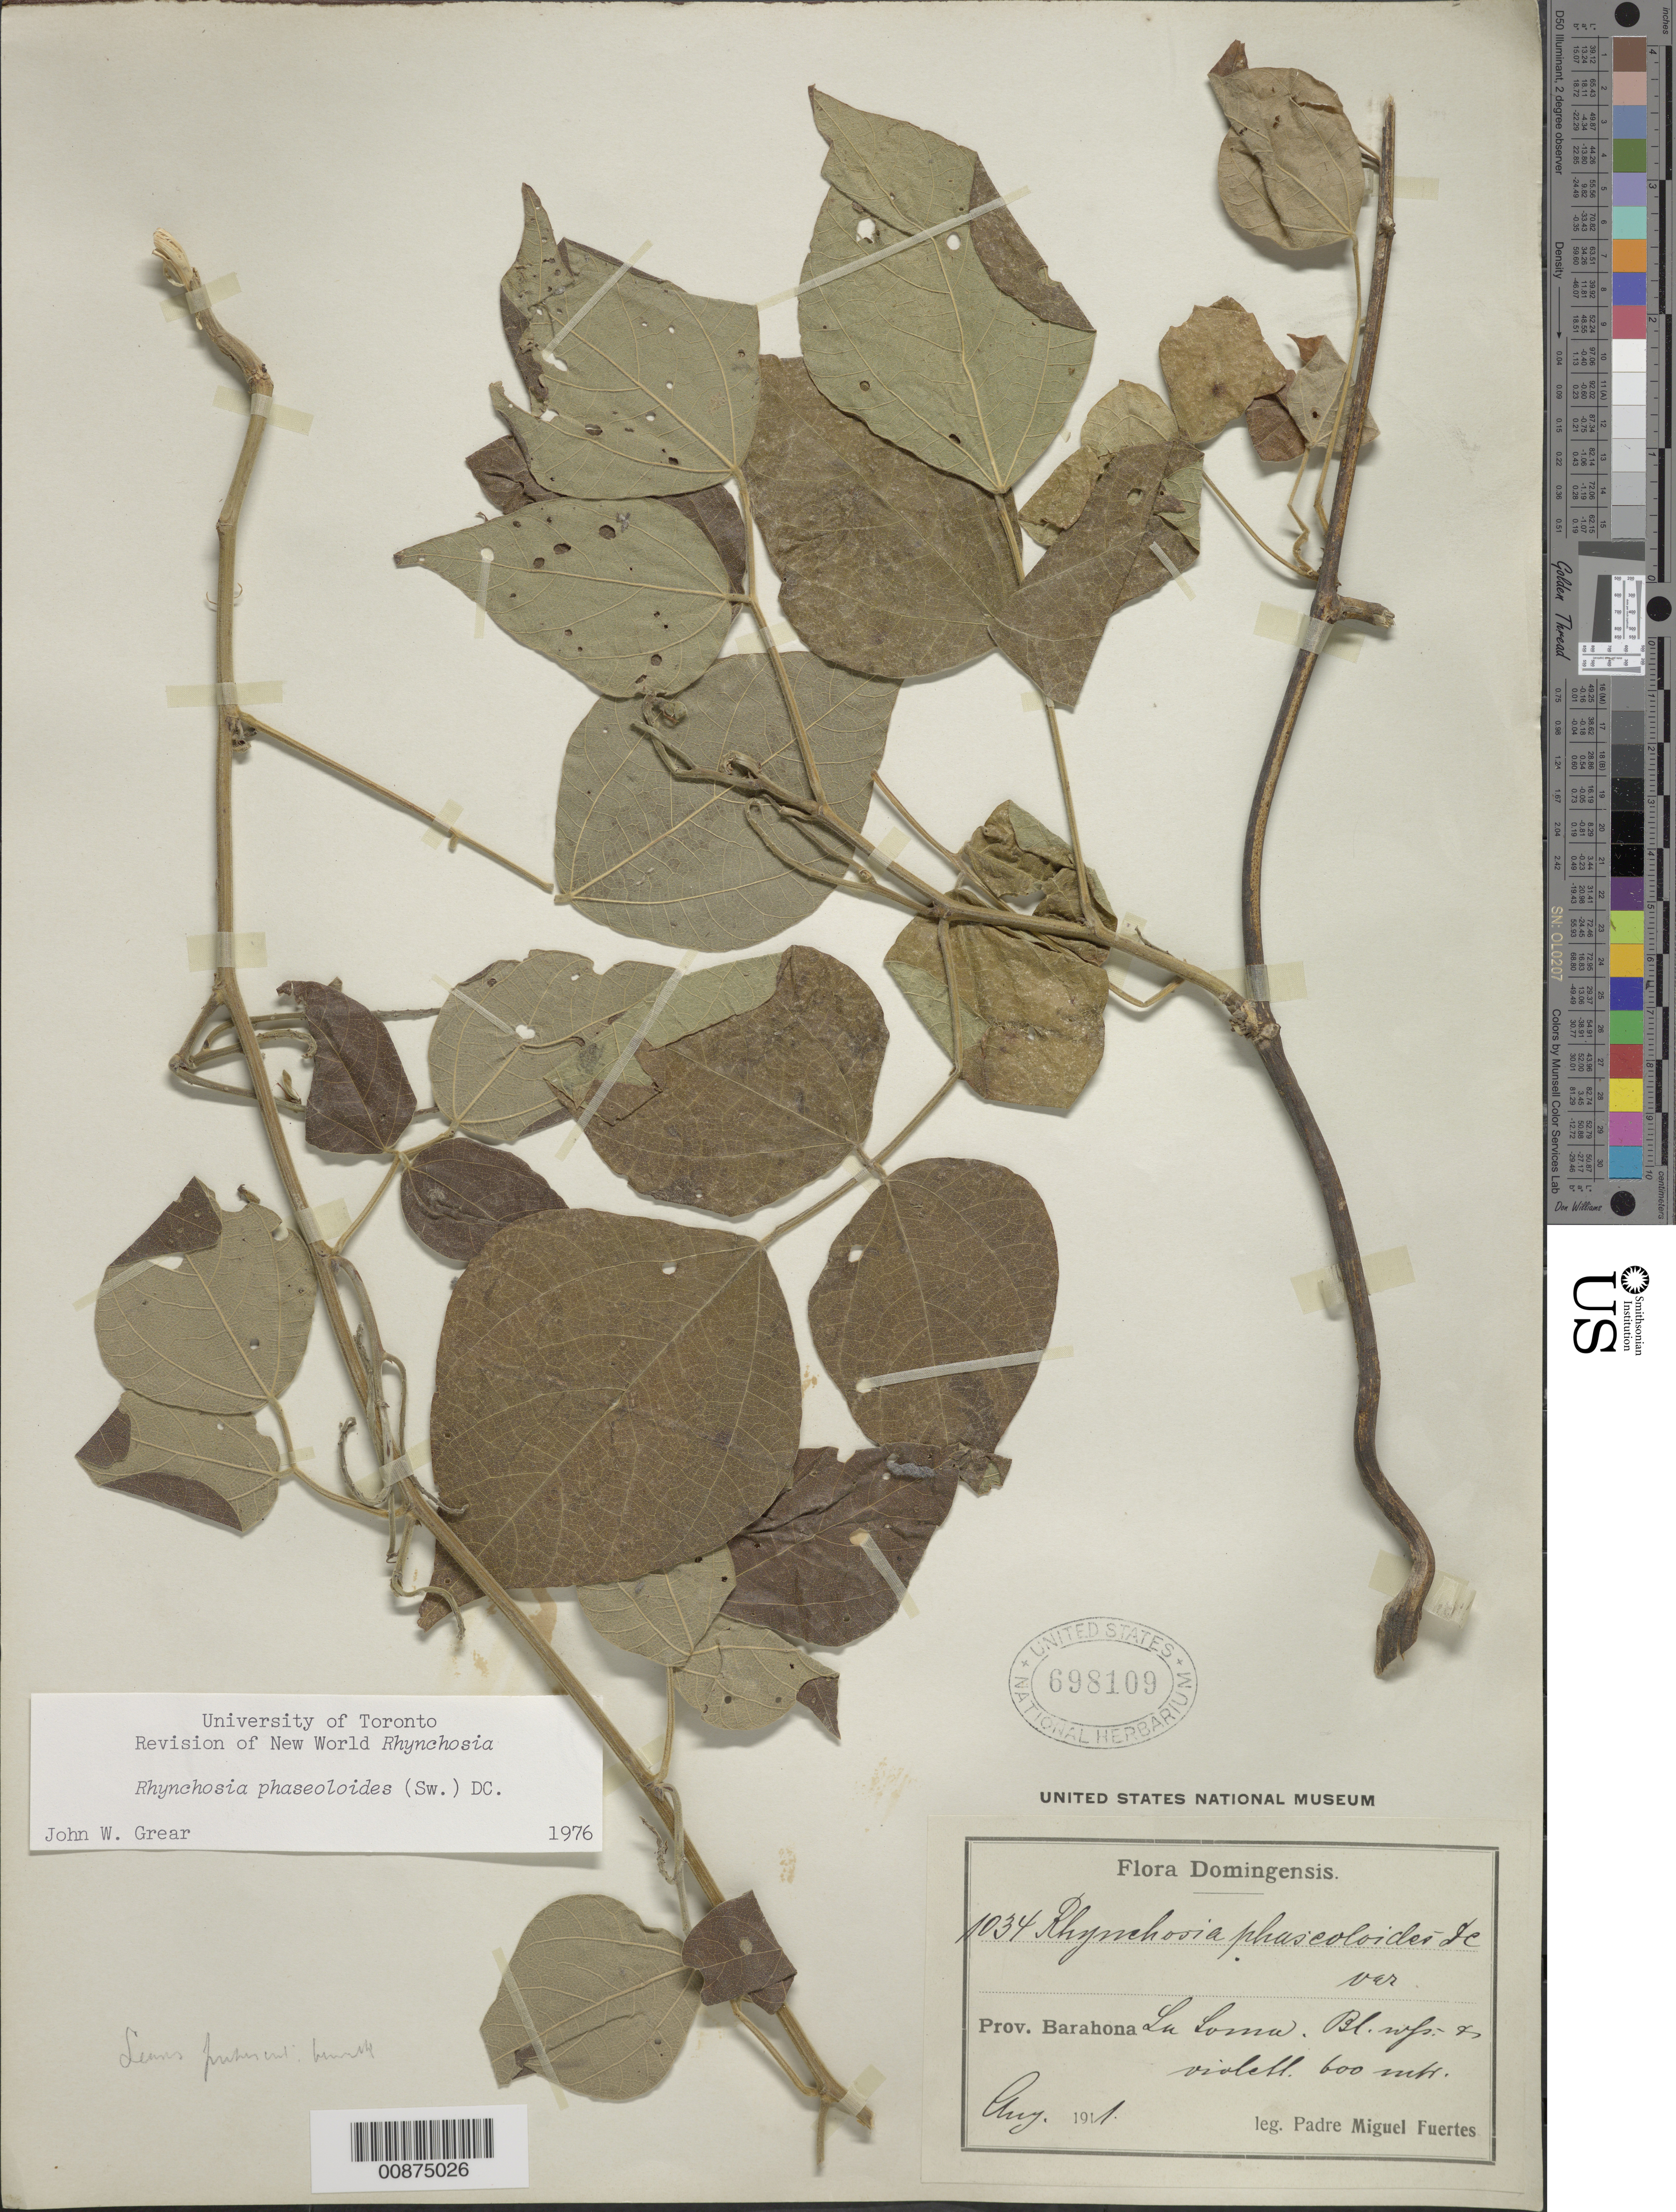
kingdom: Plantae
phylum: Tracheophyta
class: Magnoliopsida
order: Fabales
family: Fabaceae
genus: Rhynchosia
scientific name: Rhynchosia phaseoloides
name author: (Sw.) DC.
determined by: Grear, J. W., Jr.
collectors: M. D. Fuertes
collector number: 1034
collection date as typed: Aug 1911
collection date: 1911-08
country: Dominican Republic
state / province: Barahona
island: Hispaniola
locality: La Loma.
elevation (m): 600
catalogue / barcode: US 698109